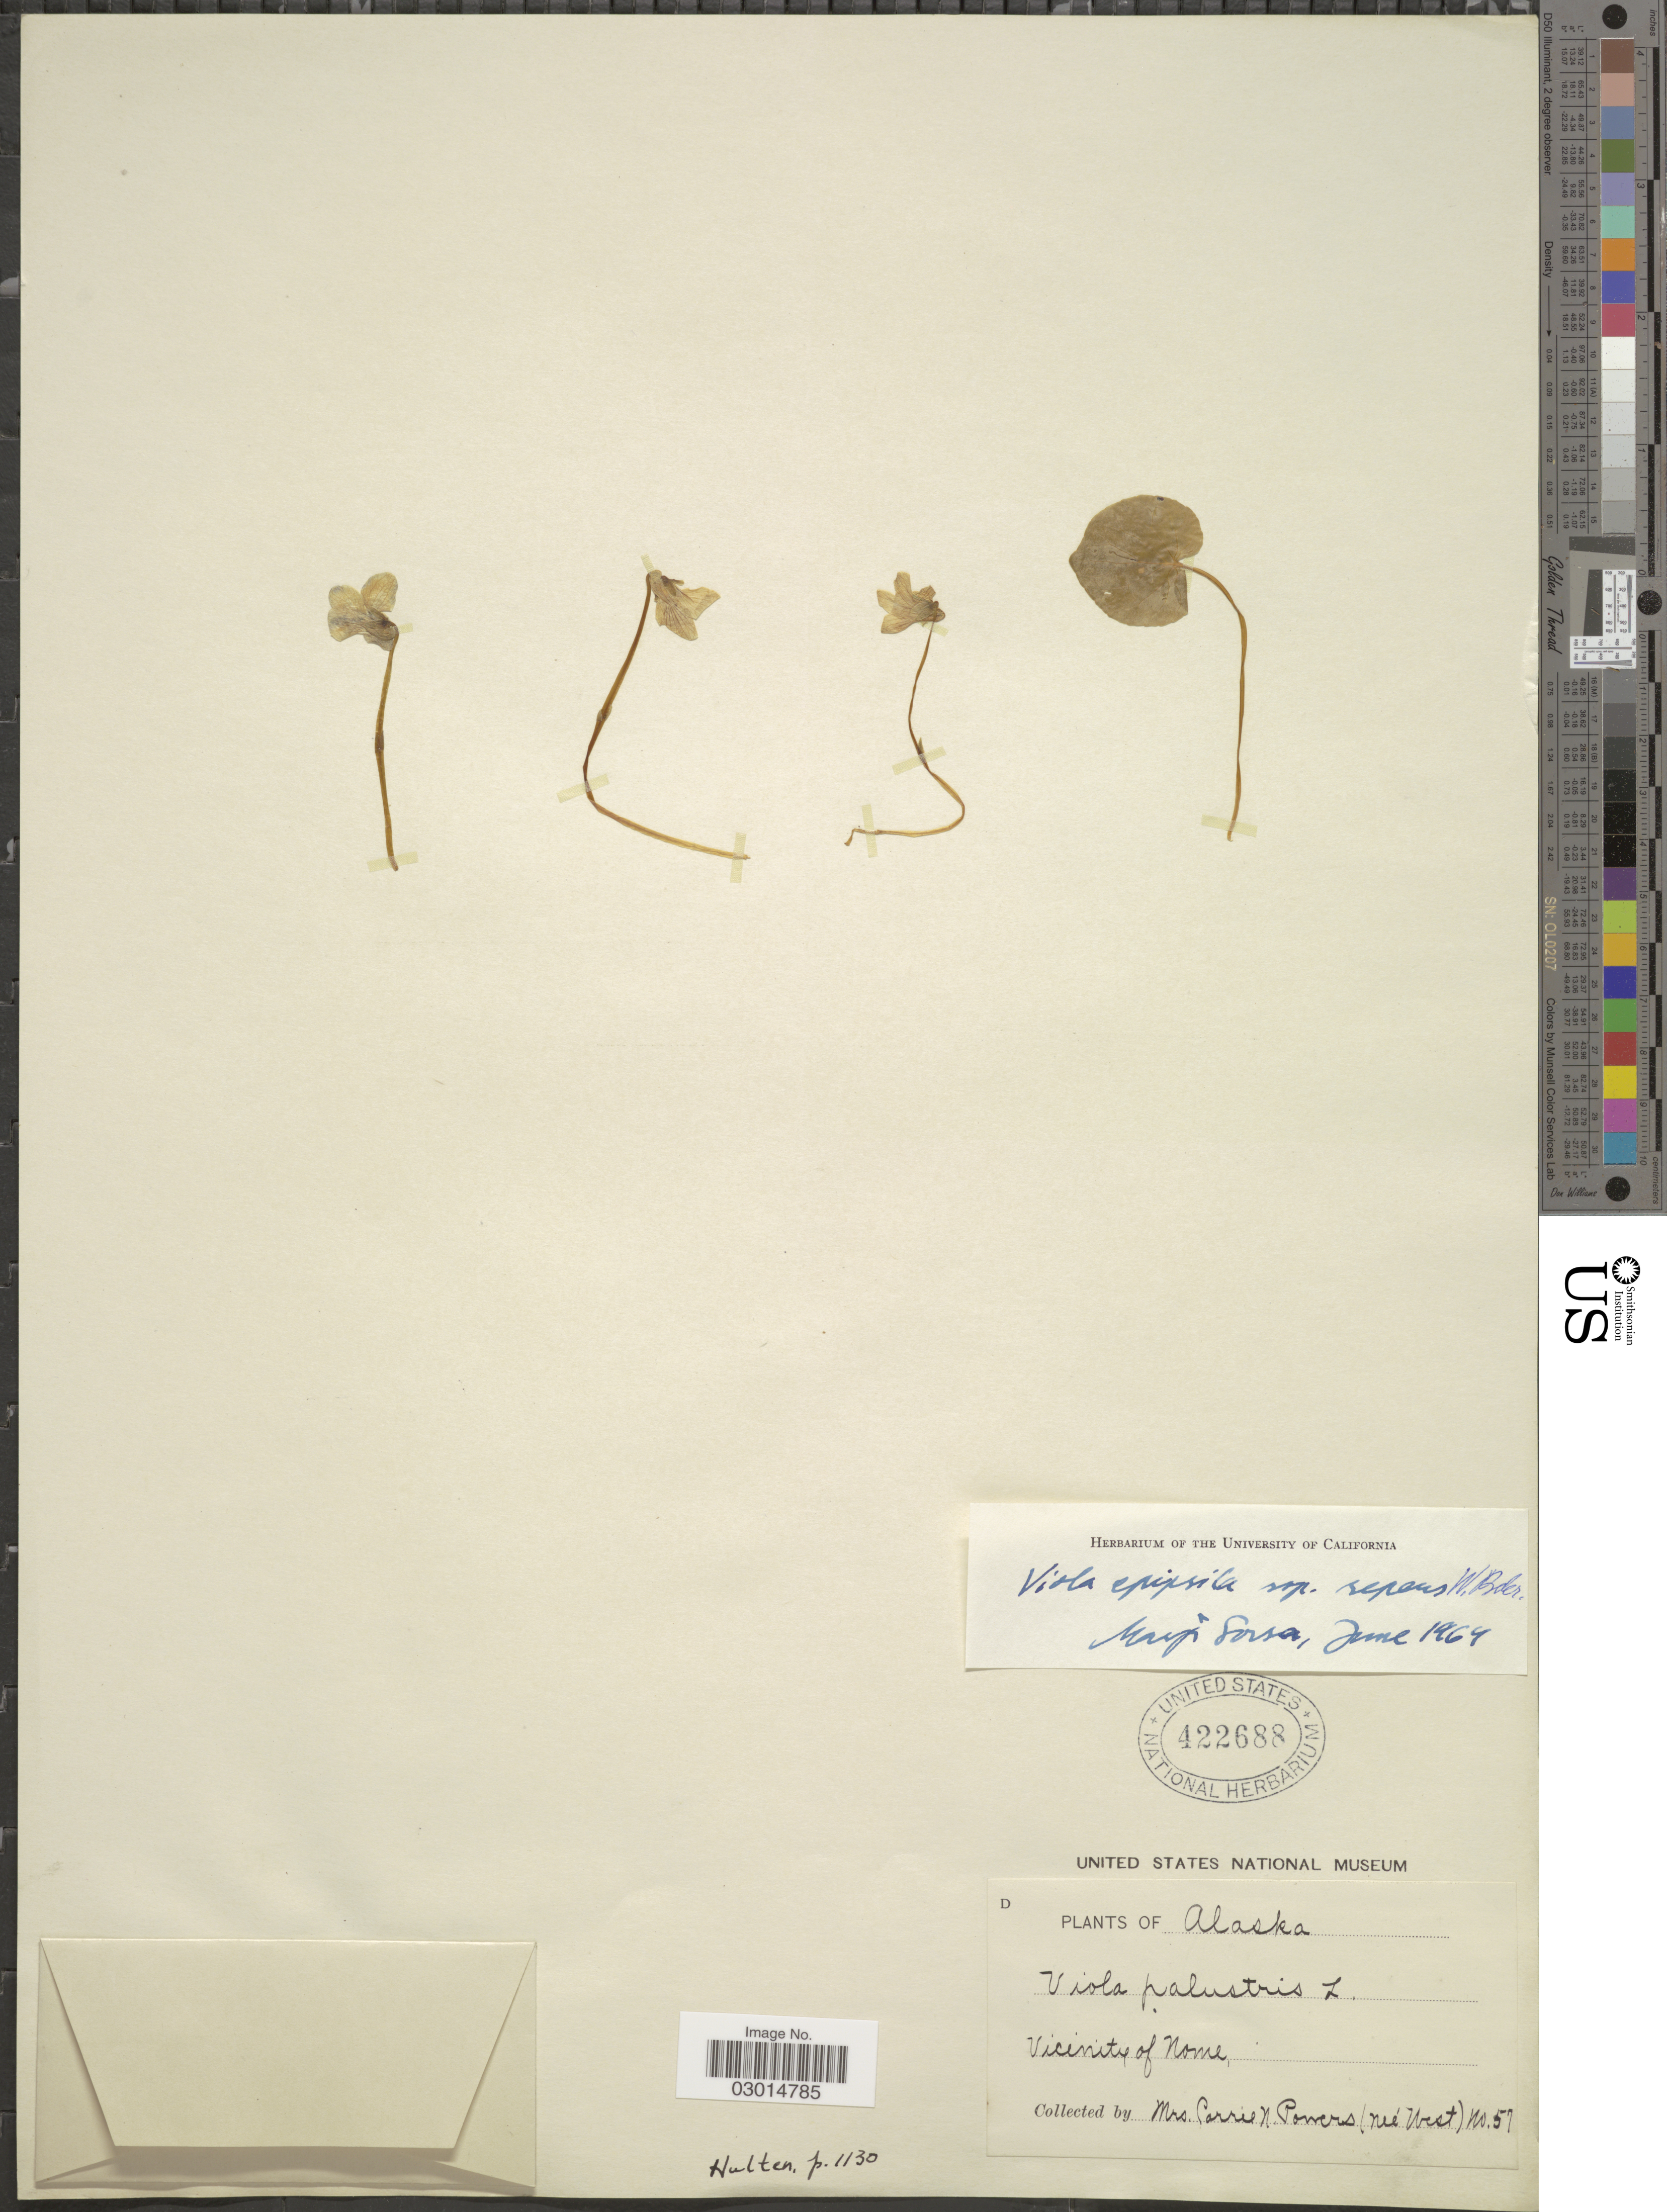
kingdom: Plantae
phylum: Tracheophyta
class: Magnoliopsida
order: Malpighiales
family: Violaceae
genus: Viola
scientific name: Viola epipsila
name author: Ledeb.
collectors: C. Powers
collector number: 57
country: United States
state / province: Alaska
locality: Vicinity of Nome.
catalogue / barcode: US 422688